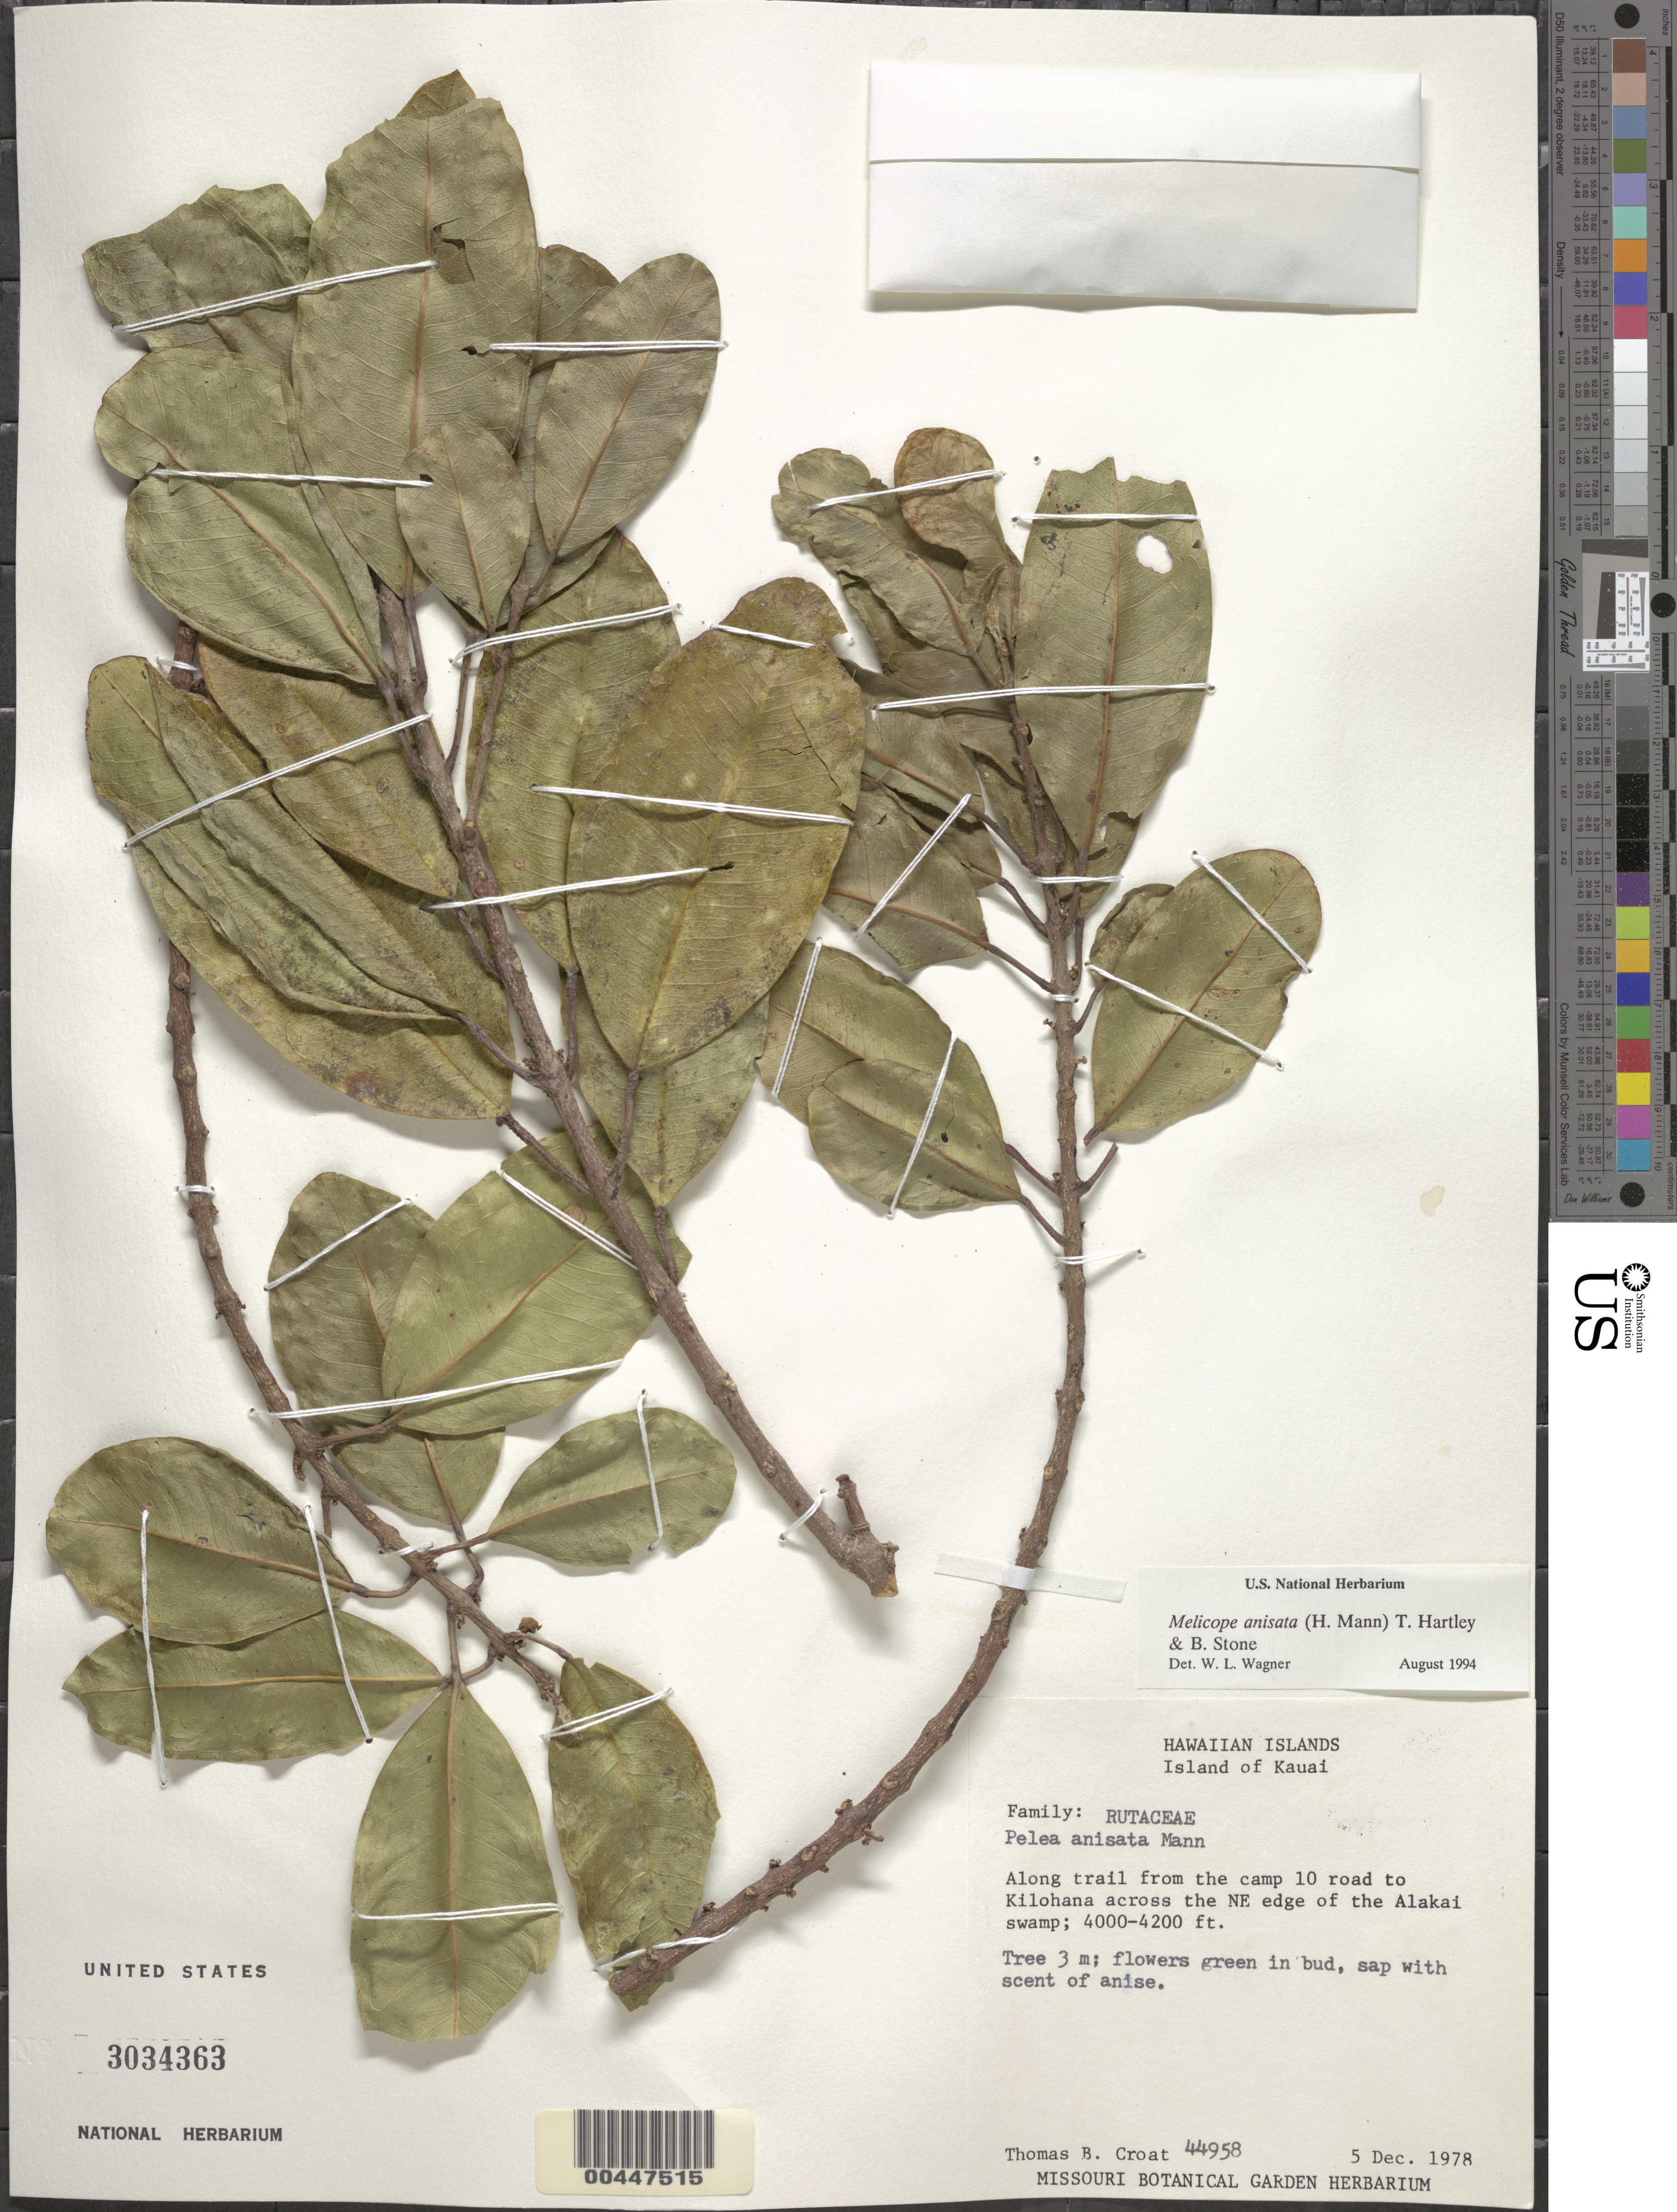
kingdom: Plantae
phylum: Tracheophyta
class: Magnoliopsida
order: Sapindales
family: Rutaceae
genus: Melicope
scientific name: Melicope anisata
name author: (H. Mann) T.G. Hartley & B.C. Stone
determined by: Wagner, W. L., (BOT), Smithsonian Institution - National Museum of Natural History (UNITED STATES)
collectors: T. B. Croat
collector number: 44958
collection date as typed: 5 Dec 1978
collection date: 1978-12-05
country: United States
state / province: Hawaii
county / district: Kauai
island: Kaua'i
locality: Along trail from the camp 10 rd to Kilohana across the NE edge of the Alakai swamp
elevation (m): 1219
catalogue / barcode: US 3034363